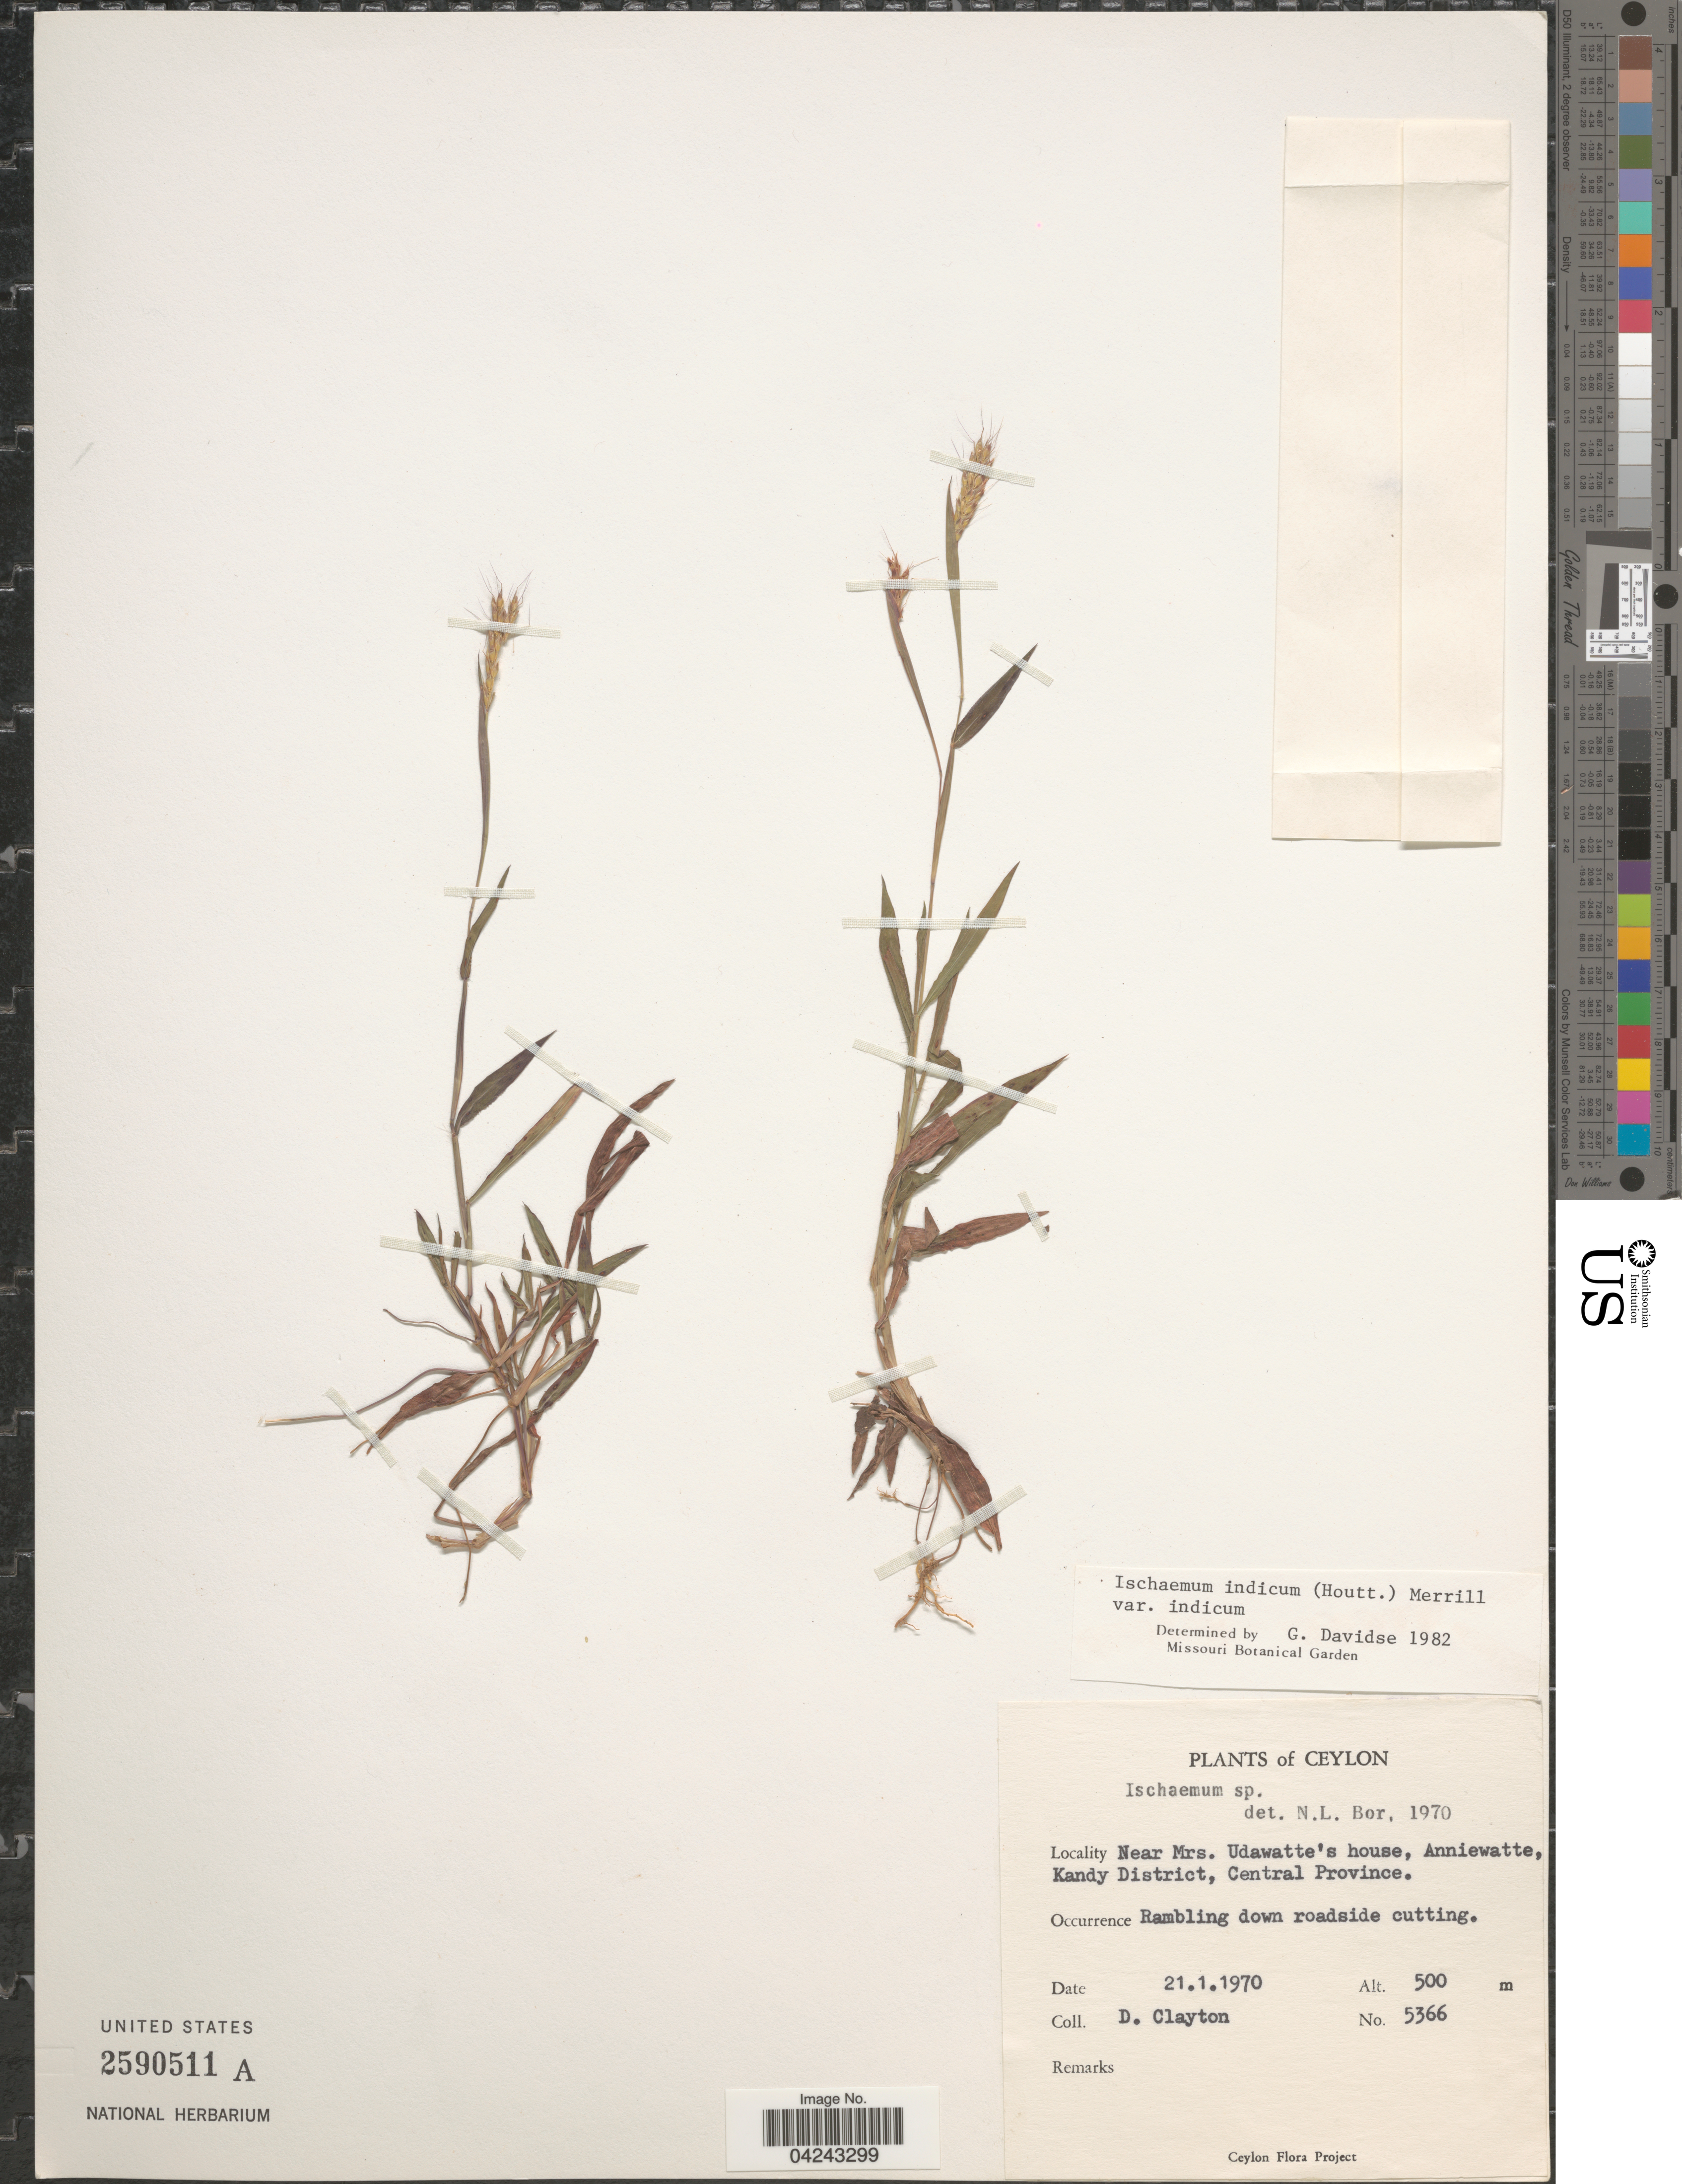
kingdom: Plantae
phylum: Tracheophyta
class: Liliopsida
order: Poales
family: Poaceae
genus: Ischaemum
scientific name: Ischaemum ciliare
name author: Retz.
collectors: D. Clayton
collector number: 5366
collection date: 1970-01-21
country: Sri Lanka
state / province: Central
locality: Ceylon. Near Mrs. Udawatte's house, Anniewatte, Kandy District.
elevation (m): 500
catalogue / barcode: US 2590511A